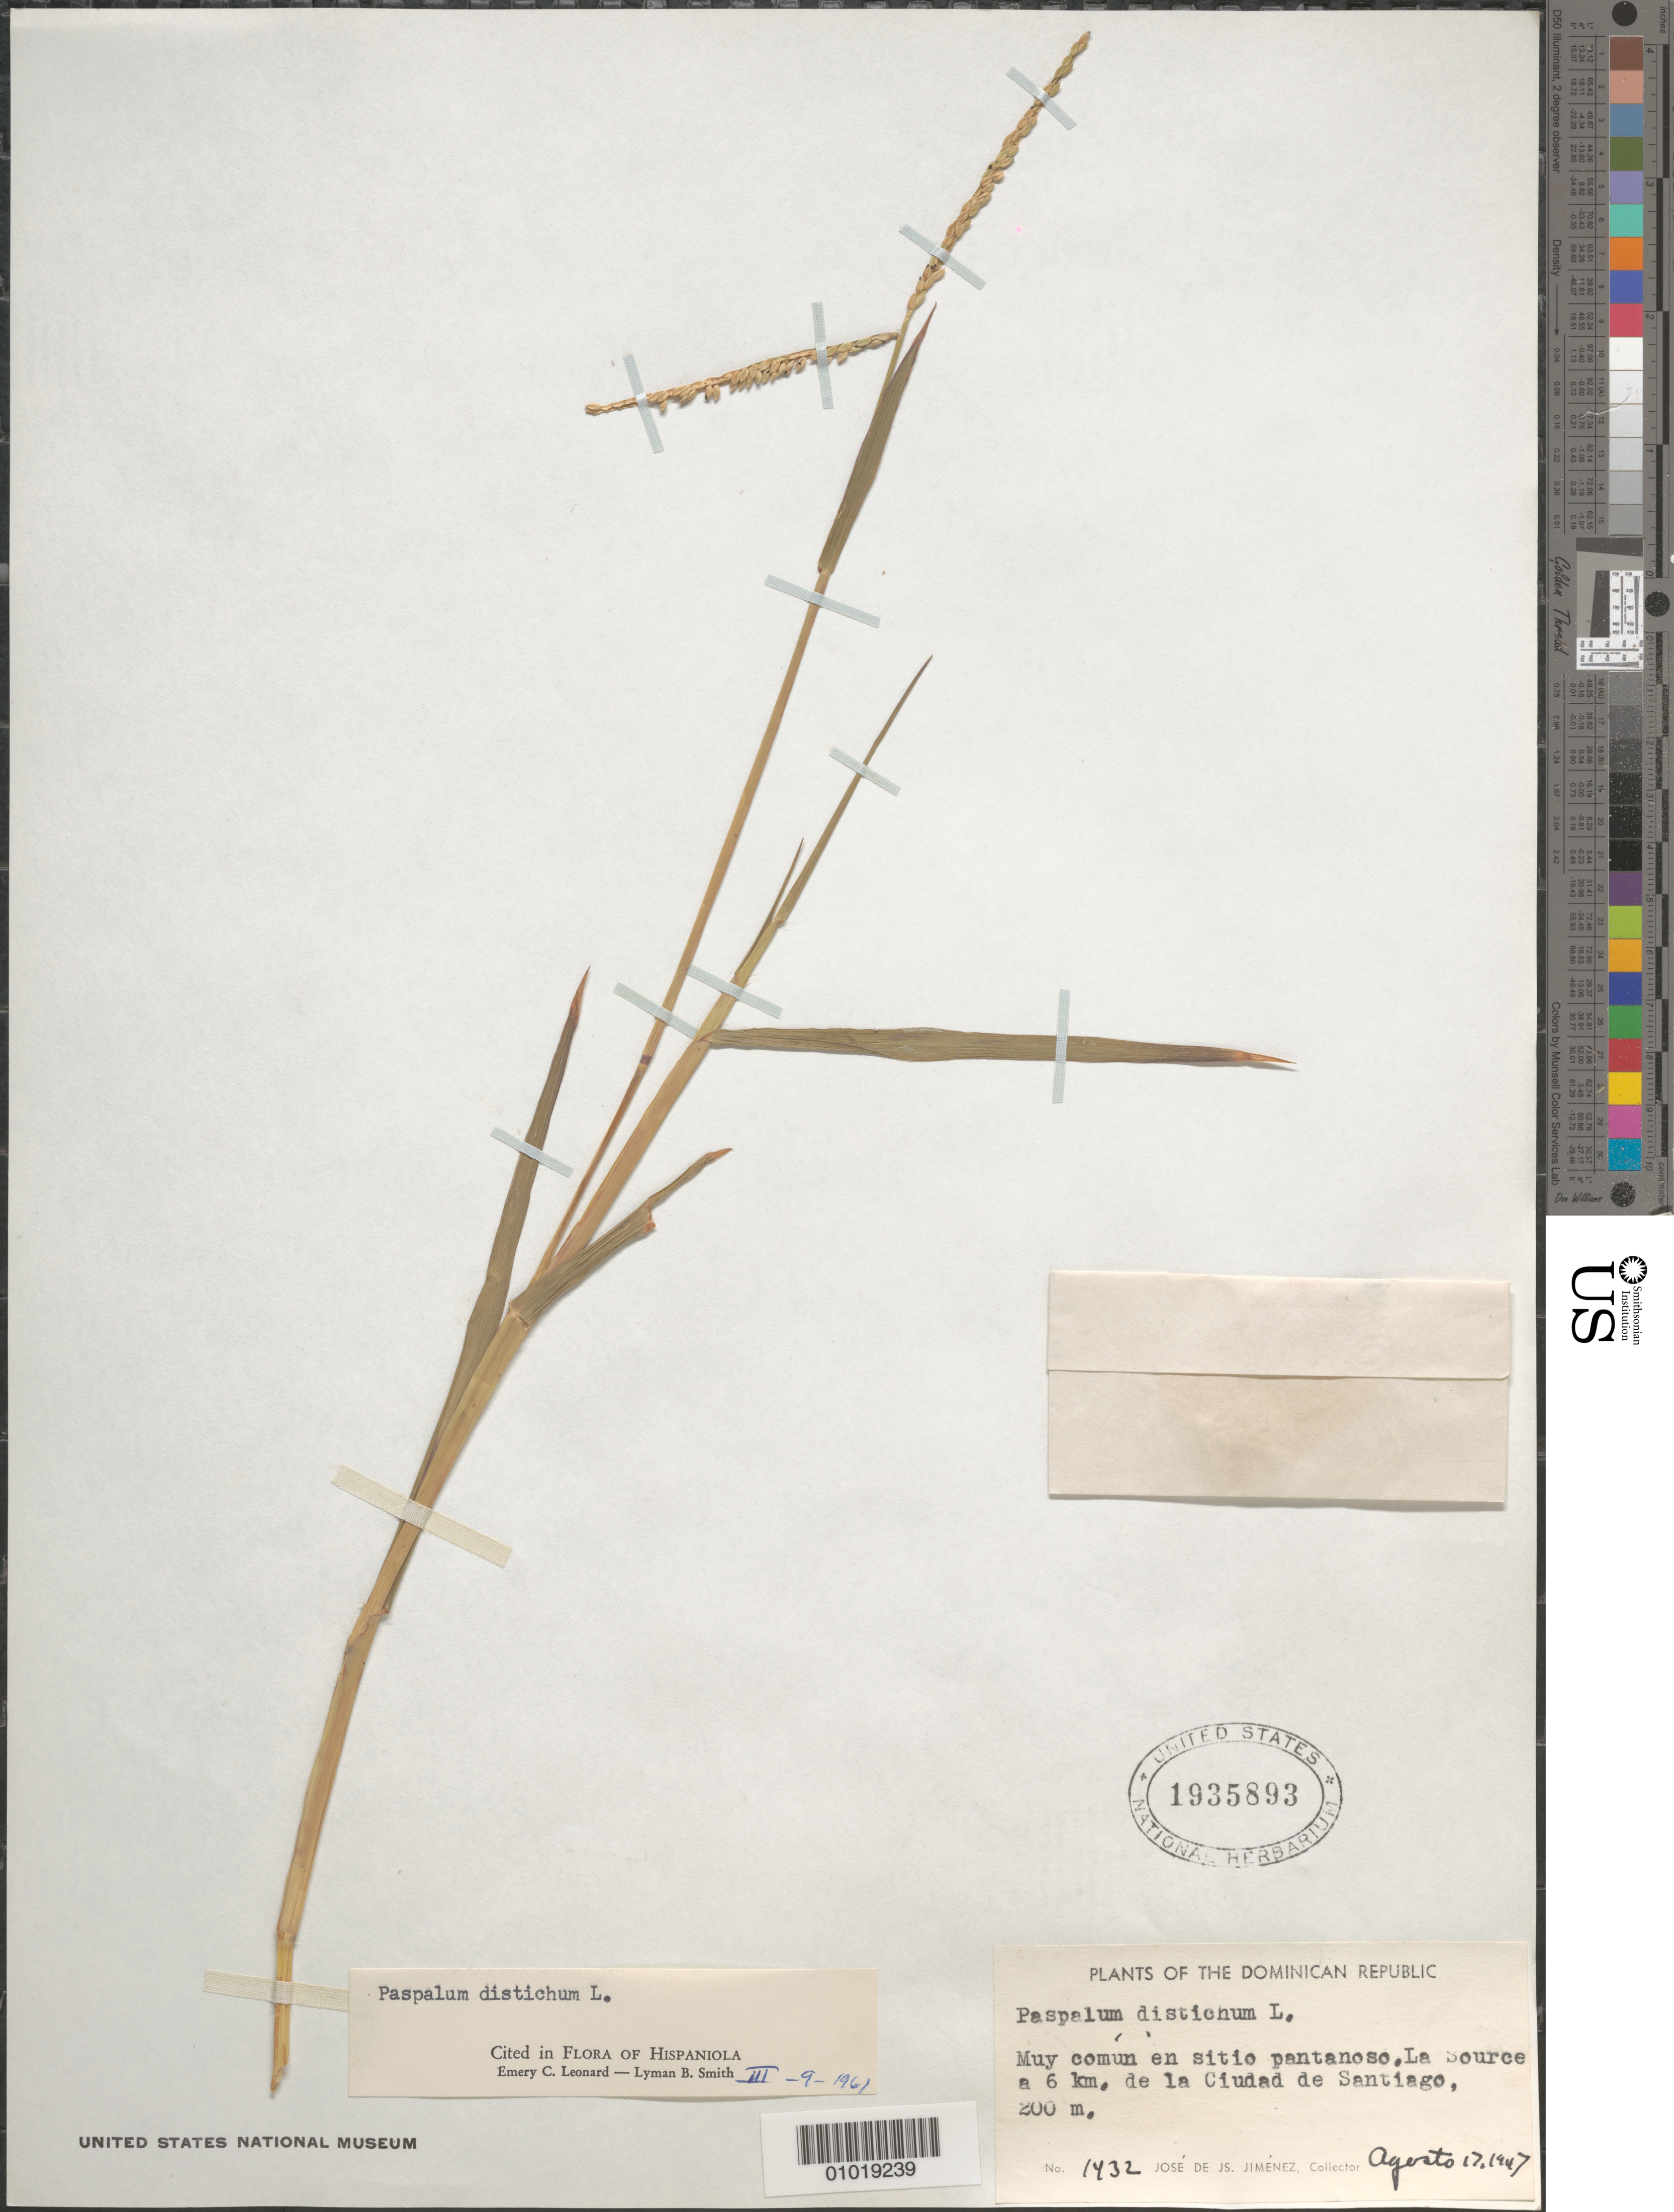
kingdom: Plantae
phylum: Tracheophyta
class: Liliopsida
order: Poales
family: Poaceae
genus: Paspalum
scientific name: Paspalum distichum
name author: L.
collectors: J. J. Jiménez Almonte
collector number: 1432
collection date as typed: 17 Aug 1945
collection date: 1945-08-17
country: Dominican Republic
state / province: Distrito Nacional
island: Hispaniola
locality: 6 km from Santo Domingo city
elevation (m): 200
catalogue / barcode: US 1935893